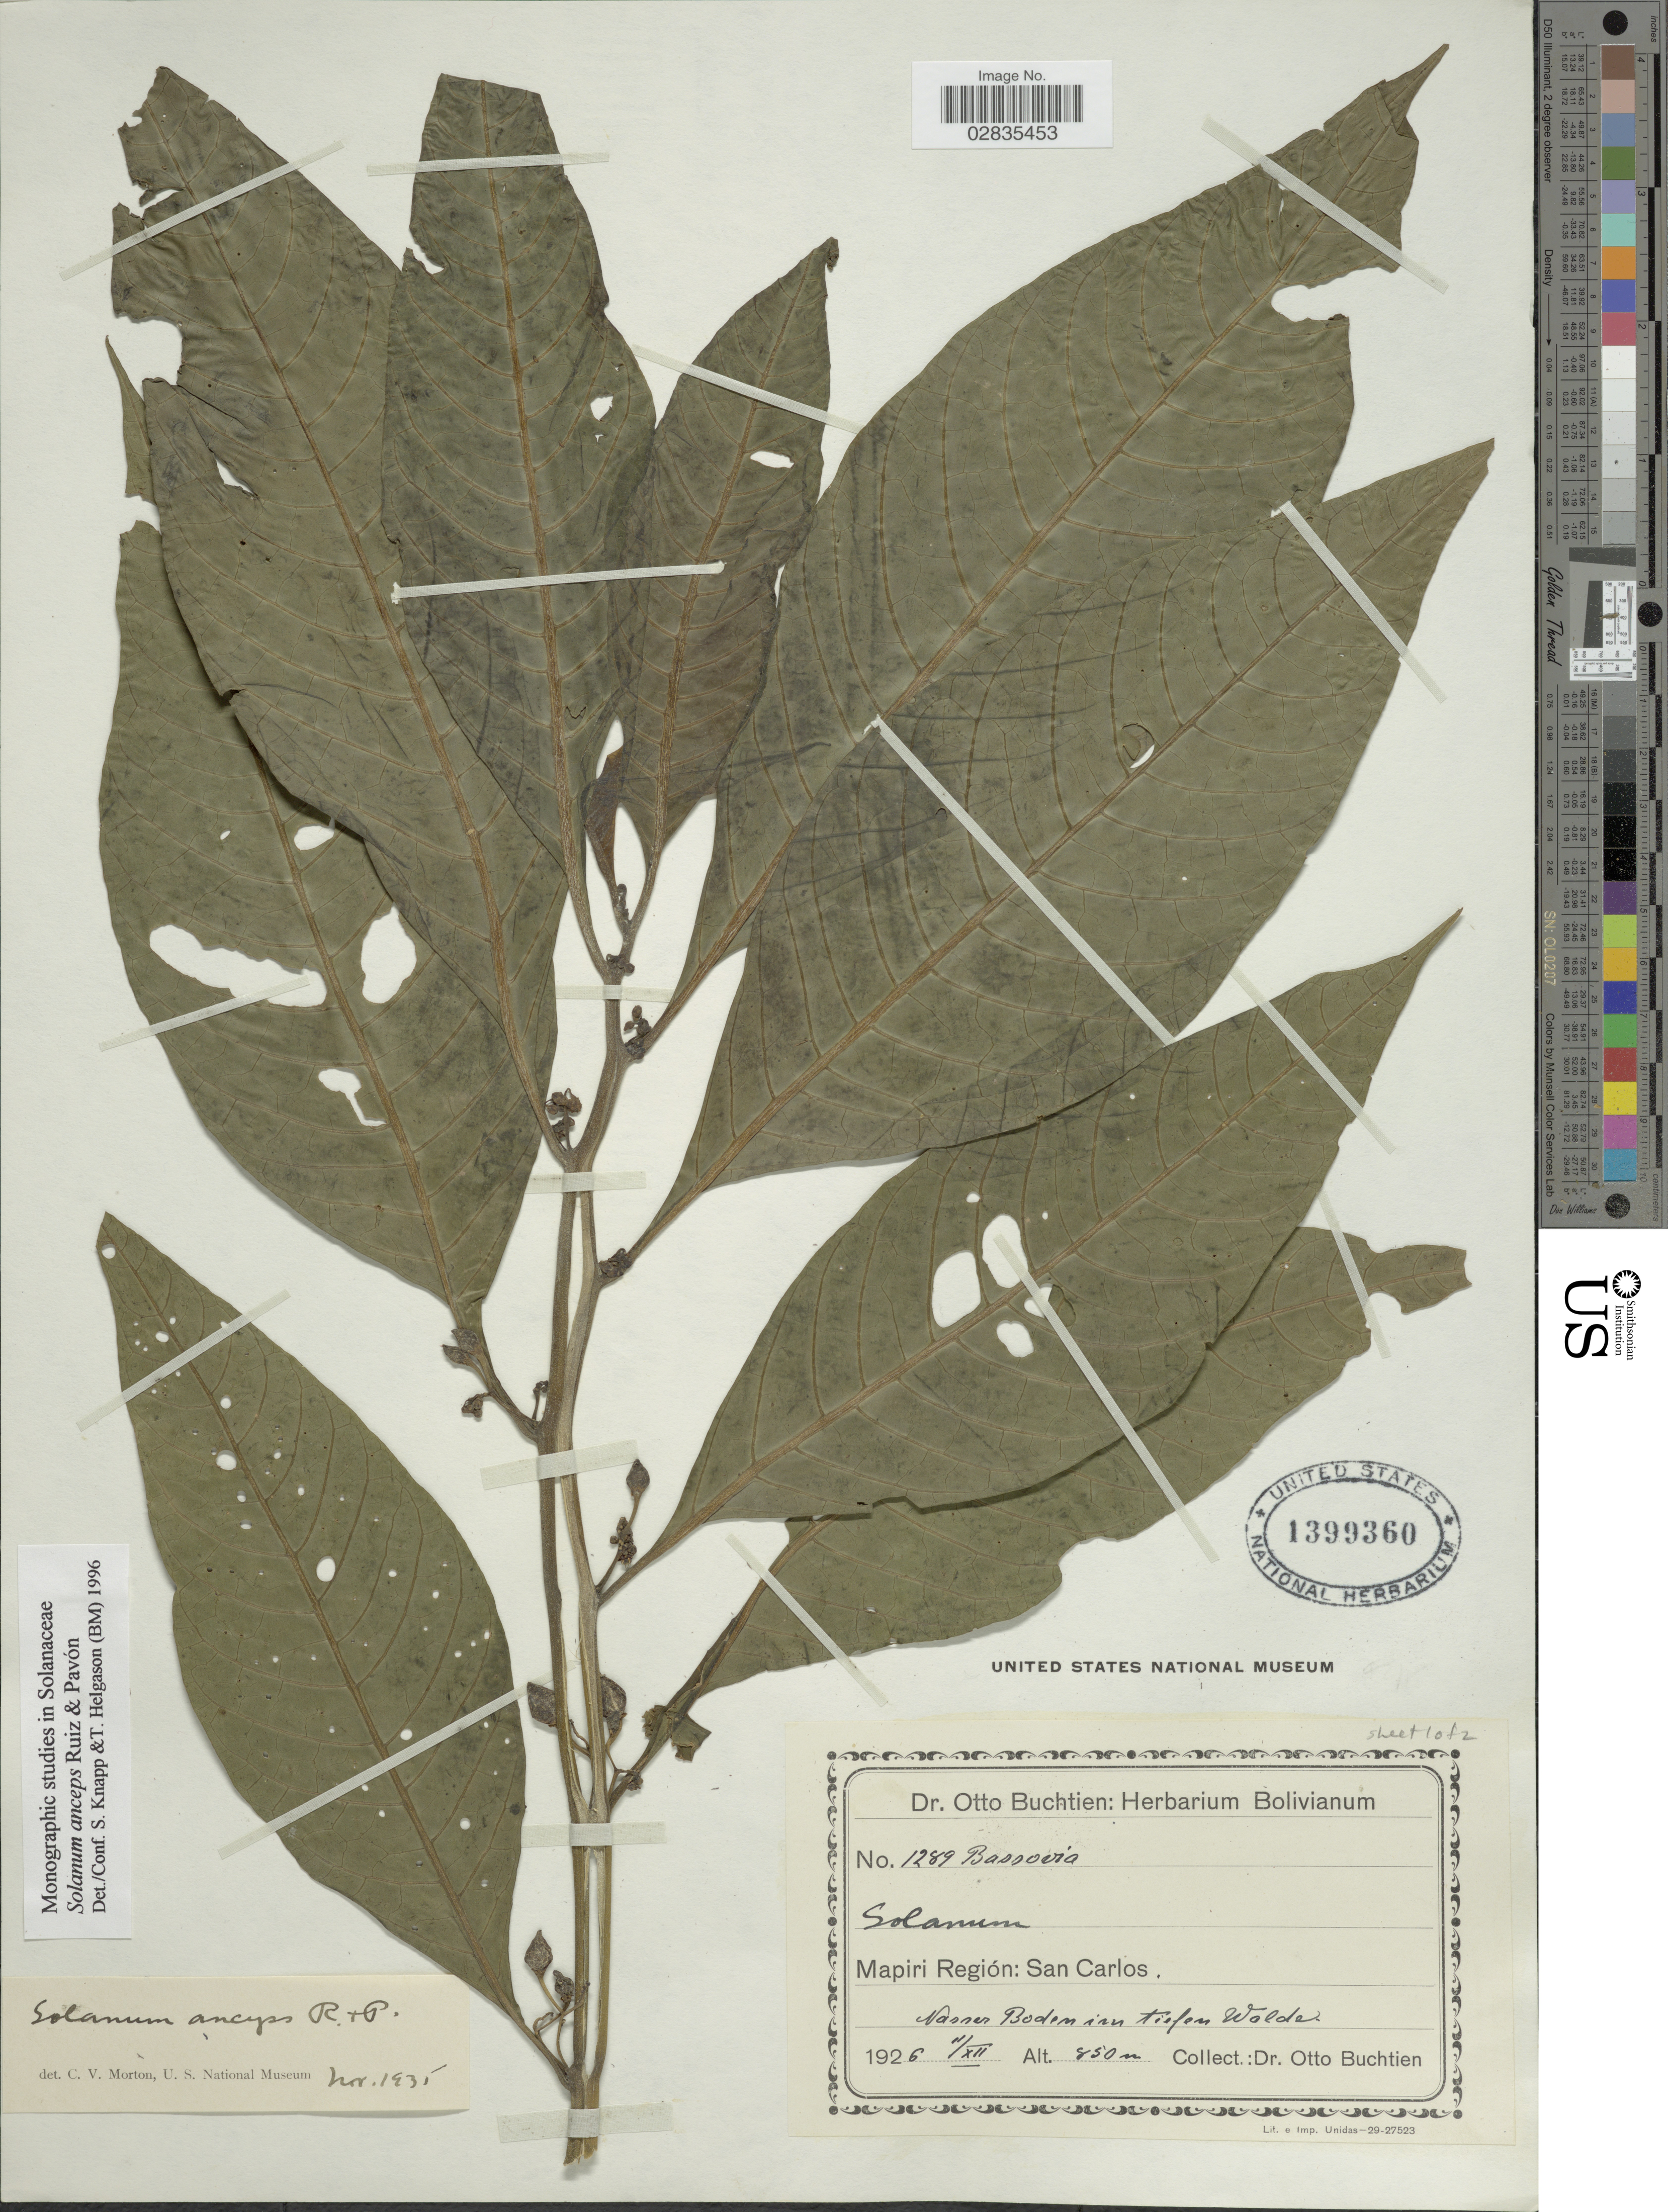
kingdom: Plantae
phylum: Tracheophyta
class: Magnoliopsida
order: Solanales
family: Solanaceae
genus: Solanum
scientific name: Solanum anceps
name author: Ruiz & Pav.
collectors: O. Buchtien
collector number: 1289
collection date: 1926-12-11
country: Bolivia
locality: Mapiri Región: San Carlos.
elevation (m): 850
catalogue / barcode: US 1399360